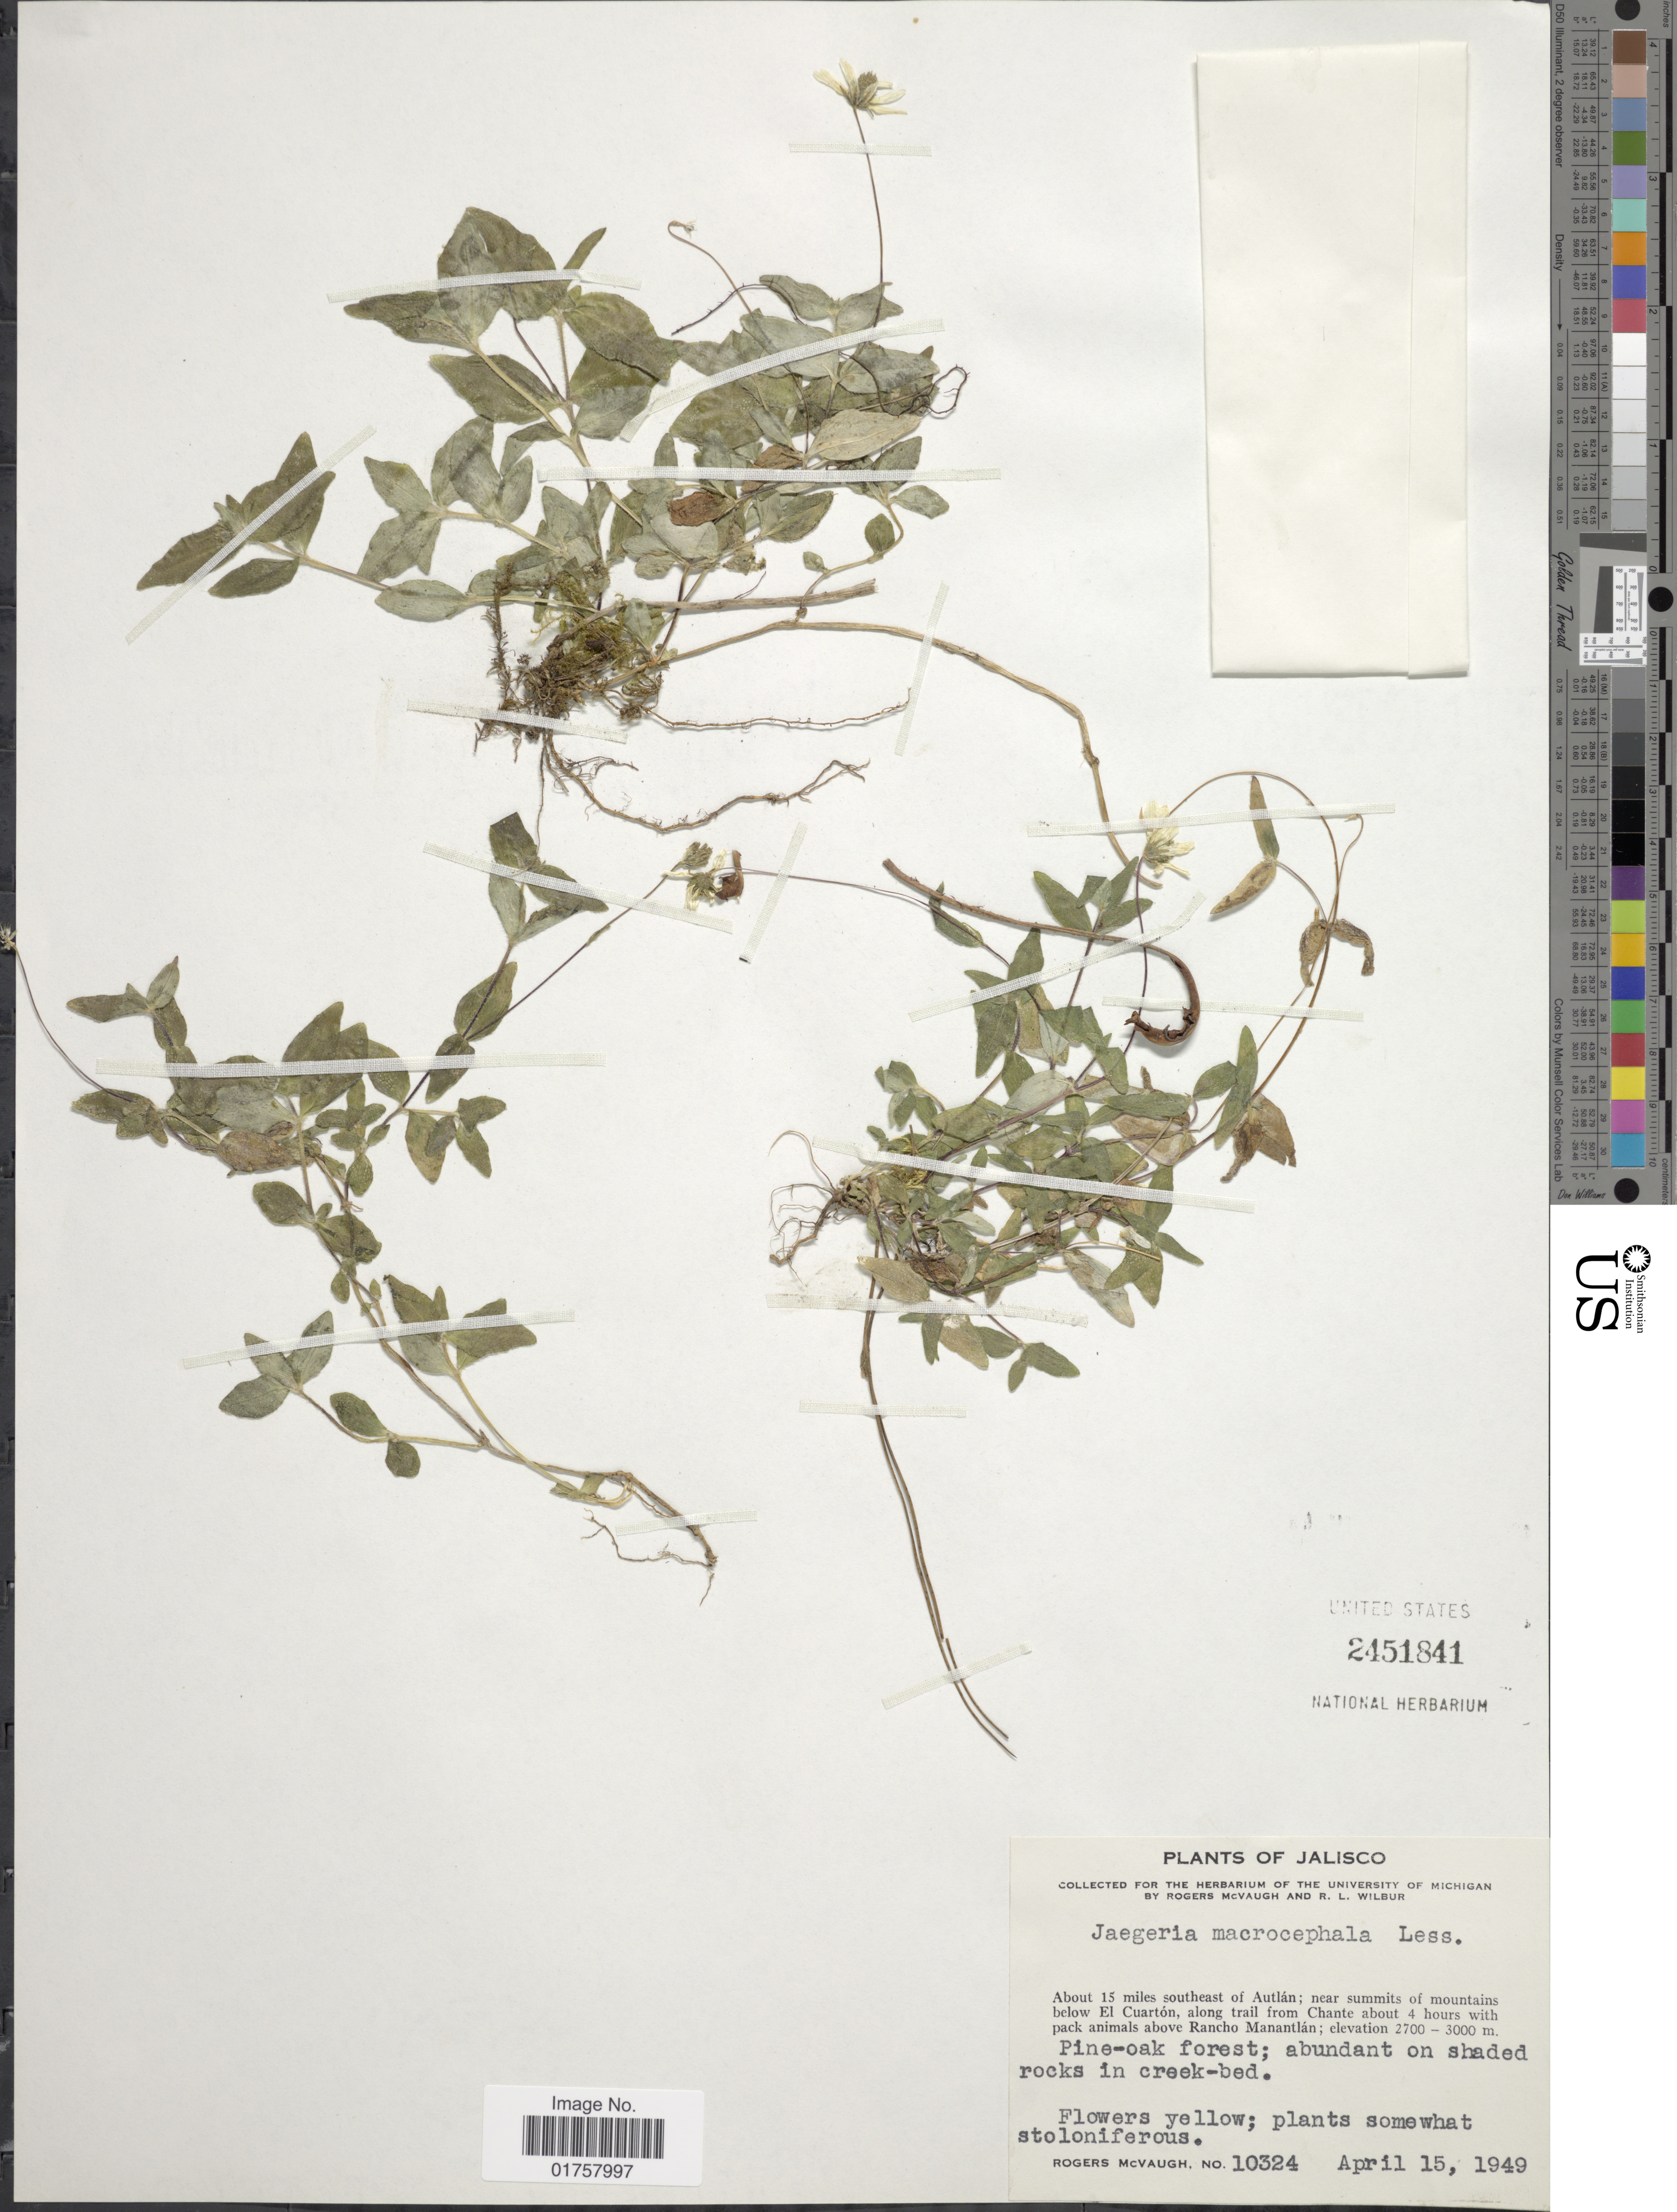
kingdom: Plantae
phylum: Tracheophyta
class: Magnoliopsida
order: Asterales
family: Asteraceae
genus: Jaegeria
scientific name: Jaegeria macrocephala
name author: Less.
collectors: R. McVaugh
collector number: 10324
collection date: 1949-04-15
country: Mexico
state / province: Jalisco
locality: About 15 miles southeast of Autlán; near summits of mountains below El Cuartón, along trail from Chante about 4 hours with pack animals above Rancho Manantlán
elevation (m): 2700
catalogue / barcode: US 2451841